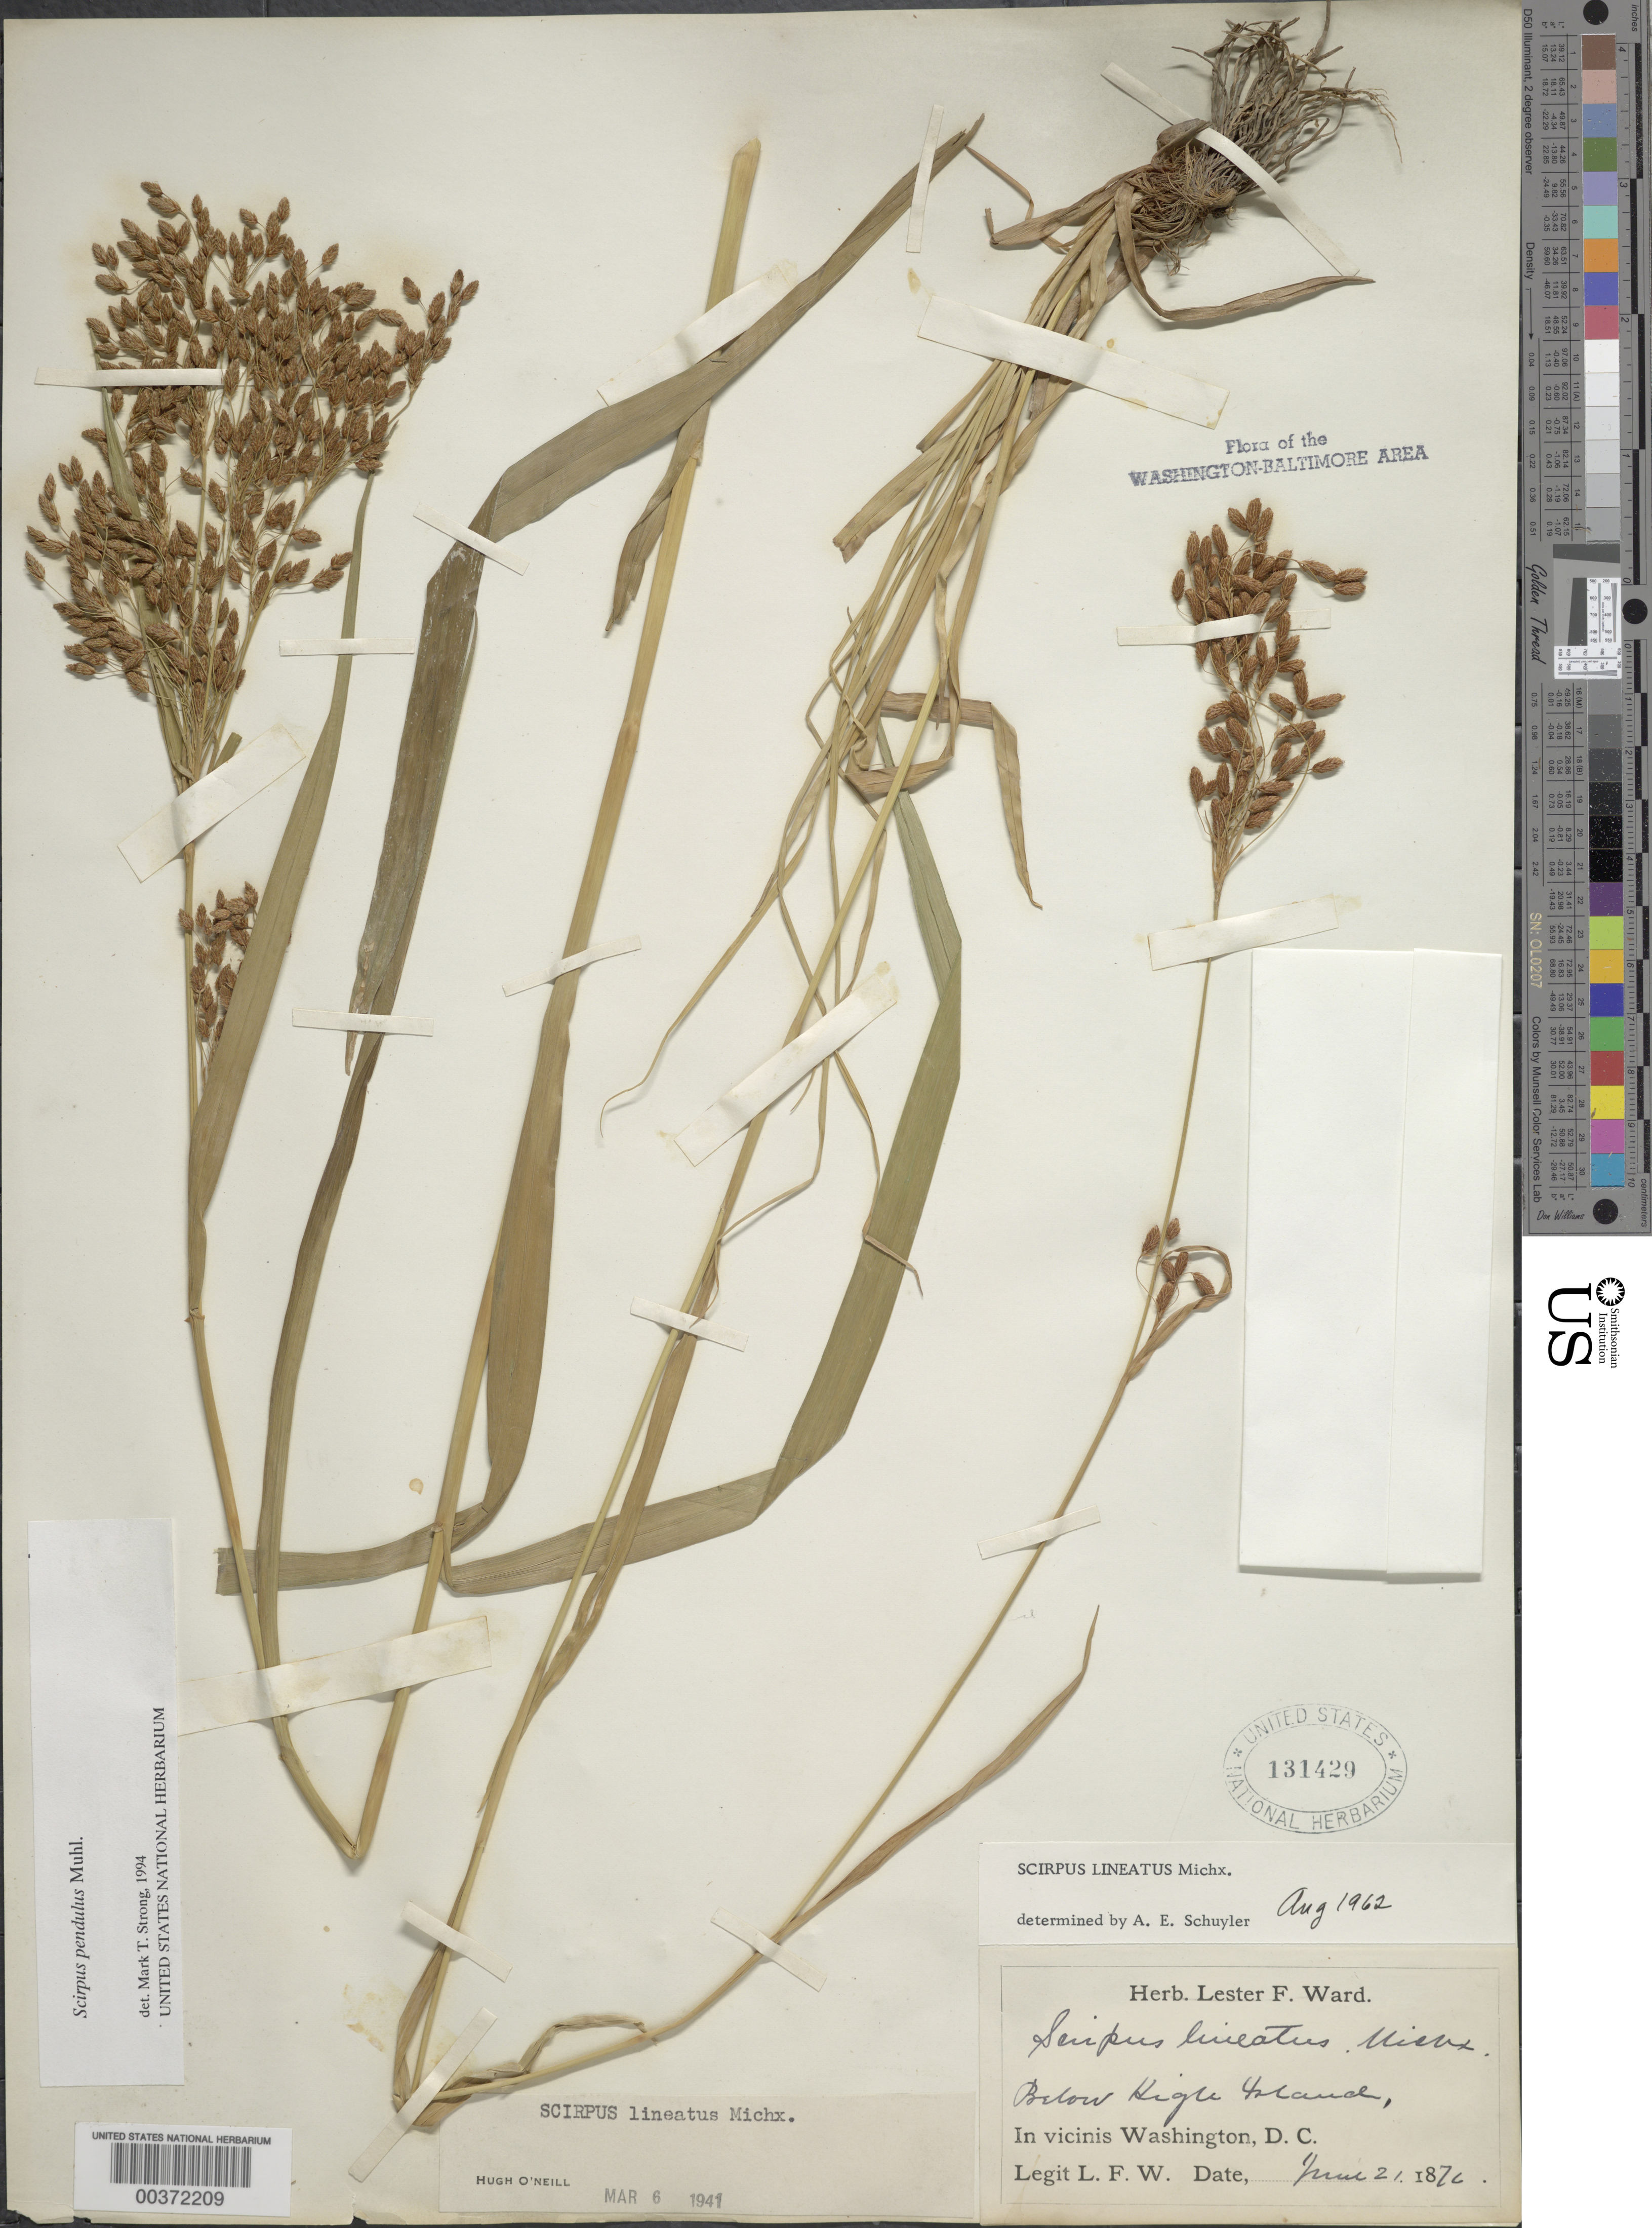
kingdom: Plantae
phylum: Tracheophyta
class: Liliopsida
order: Poales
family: Cyperaceae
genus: Scirpus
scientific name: Scirpus pendulus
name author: Muhl.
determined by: Strong, M. T., (US), Smithsonian Institution - National Museum of Natural History (UNITED STATES)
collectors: L. F. Ward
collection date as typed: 21 Jun 1876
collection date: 1876-06-21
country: United States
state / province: Maryland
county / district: Montgomery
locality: Below High Island C. & O. Canal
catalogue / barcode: US 131429